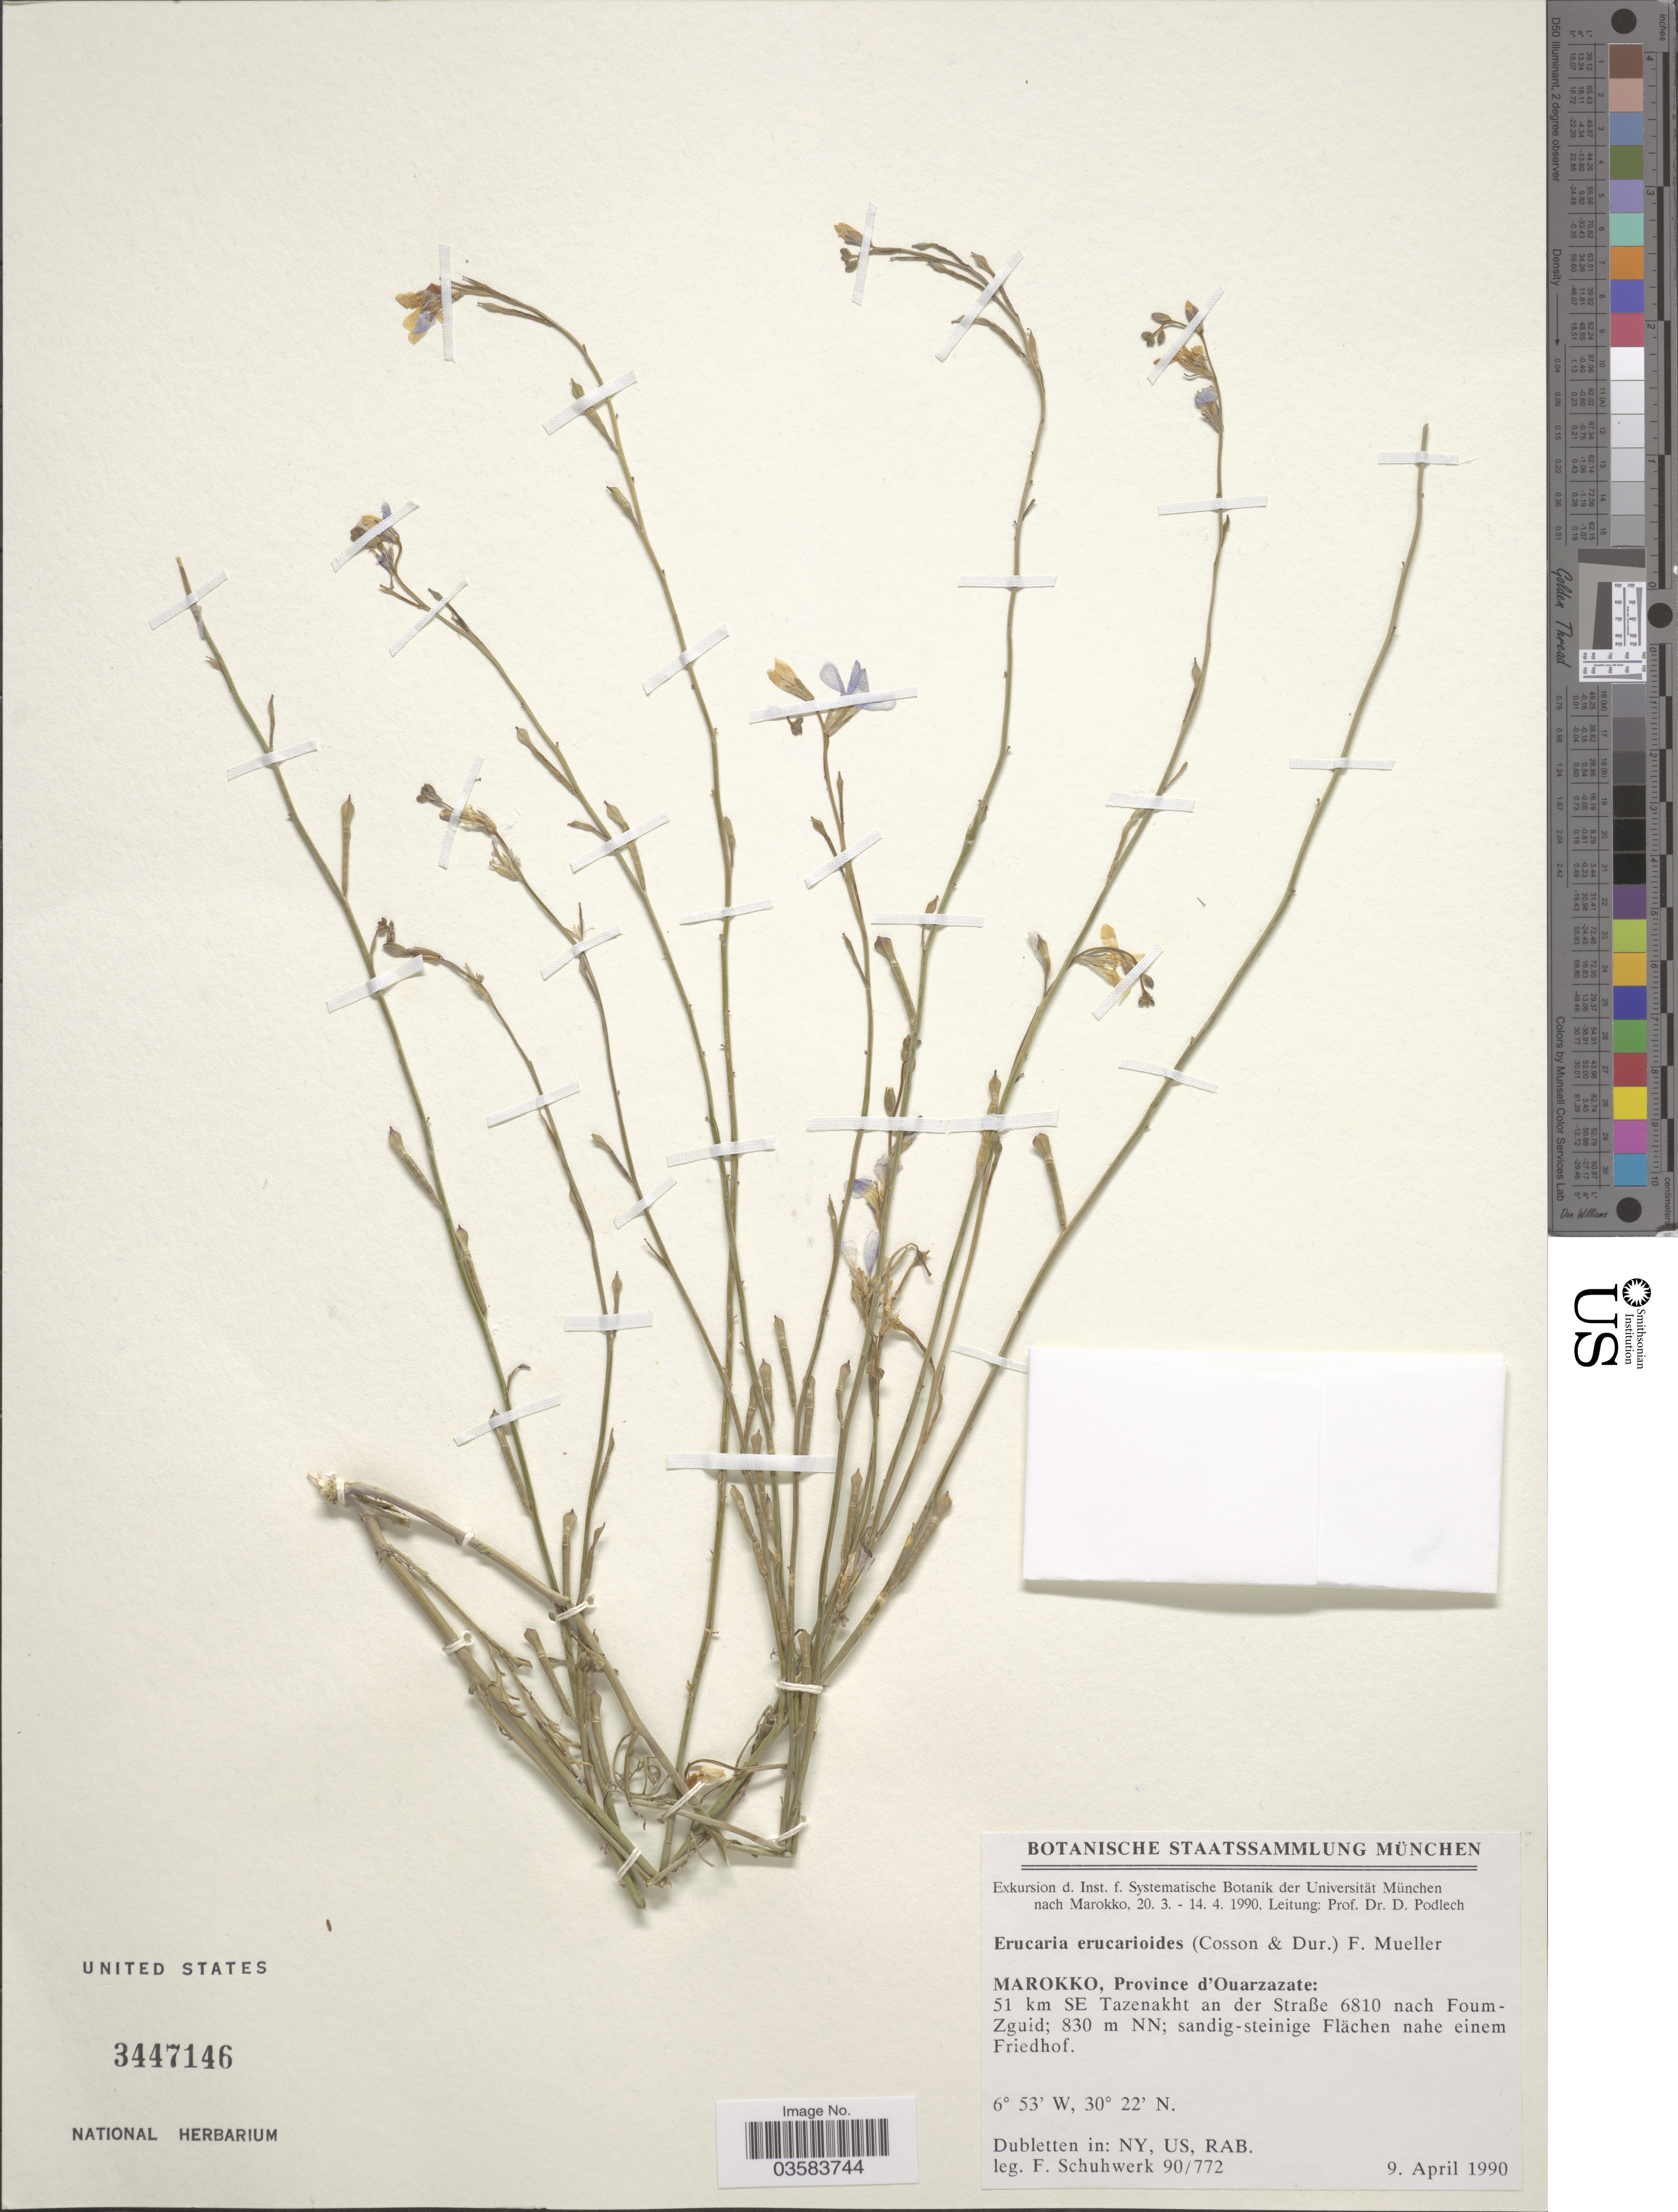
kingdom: Plantae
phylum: Tracheophyta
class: Magnoliopsida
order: Brassicales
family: Brassicaceae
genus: Erucaria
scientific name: Erucaria erucarioides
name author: (Coss. & Durieu) K. Müller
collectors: Schuhwerk, F.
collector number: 90/772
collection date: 1990-04-09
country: Morocco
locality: Marokko, Province d'Ouarzazate: 51 km SE Tazenakht an der Straße 6810 nach Foum-Zguid; sandig-steinige Flächen nahe einem Friedhof.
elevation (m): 830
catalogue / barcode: US 3447146